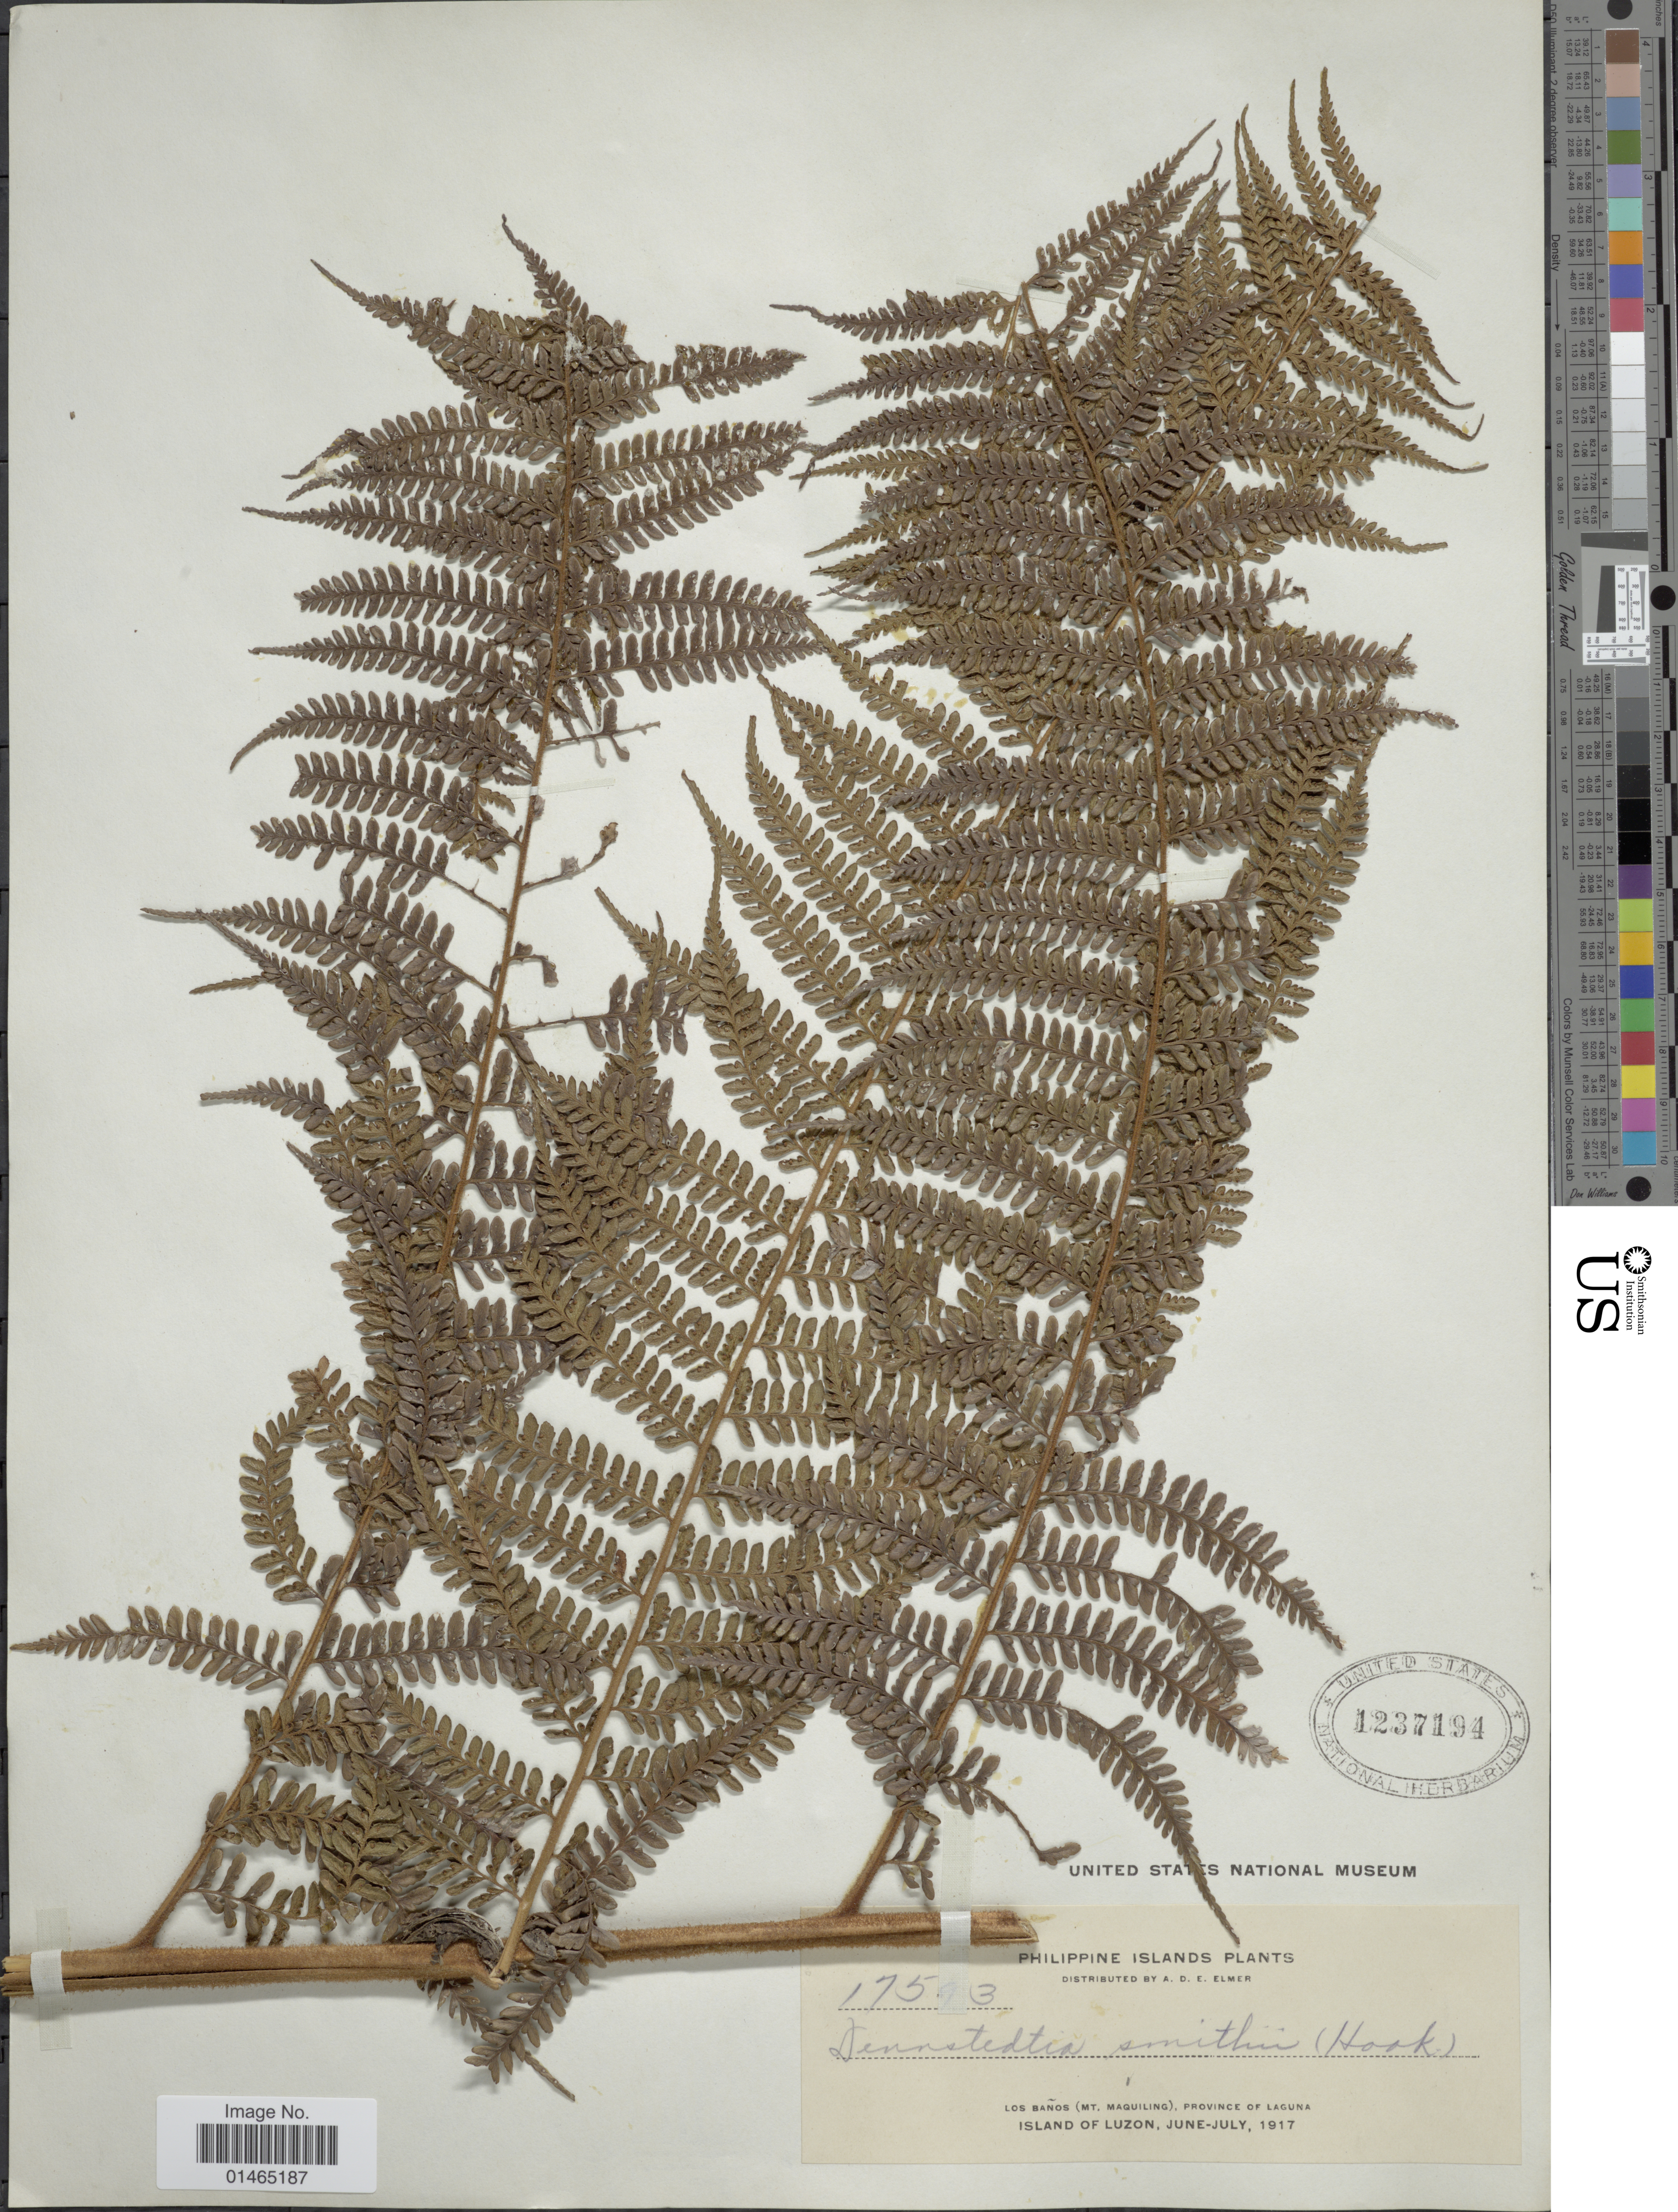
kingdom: Plantae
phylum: Tracheophyta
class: Polypodiopsida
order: Polypodiales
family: Dennstaedtiaceae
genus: Dennstaedtia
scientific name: Dennstaedtia smithii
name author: (Hook.) T. Moore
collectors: A. D. E. Elmer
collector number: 17593*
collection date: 1917-06/1917-07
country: Philippines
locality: Los Baños (Mt. Maquiling), Province of Laguna. Island of Luzon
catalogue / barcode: US 1237194